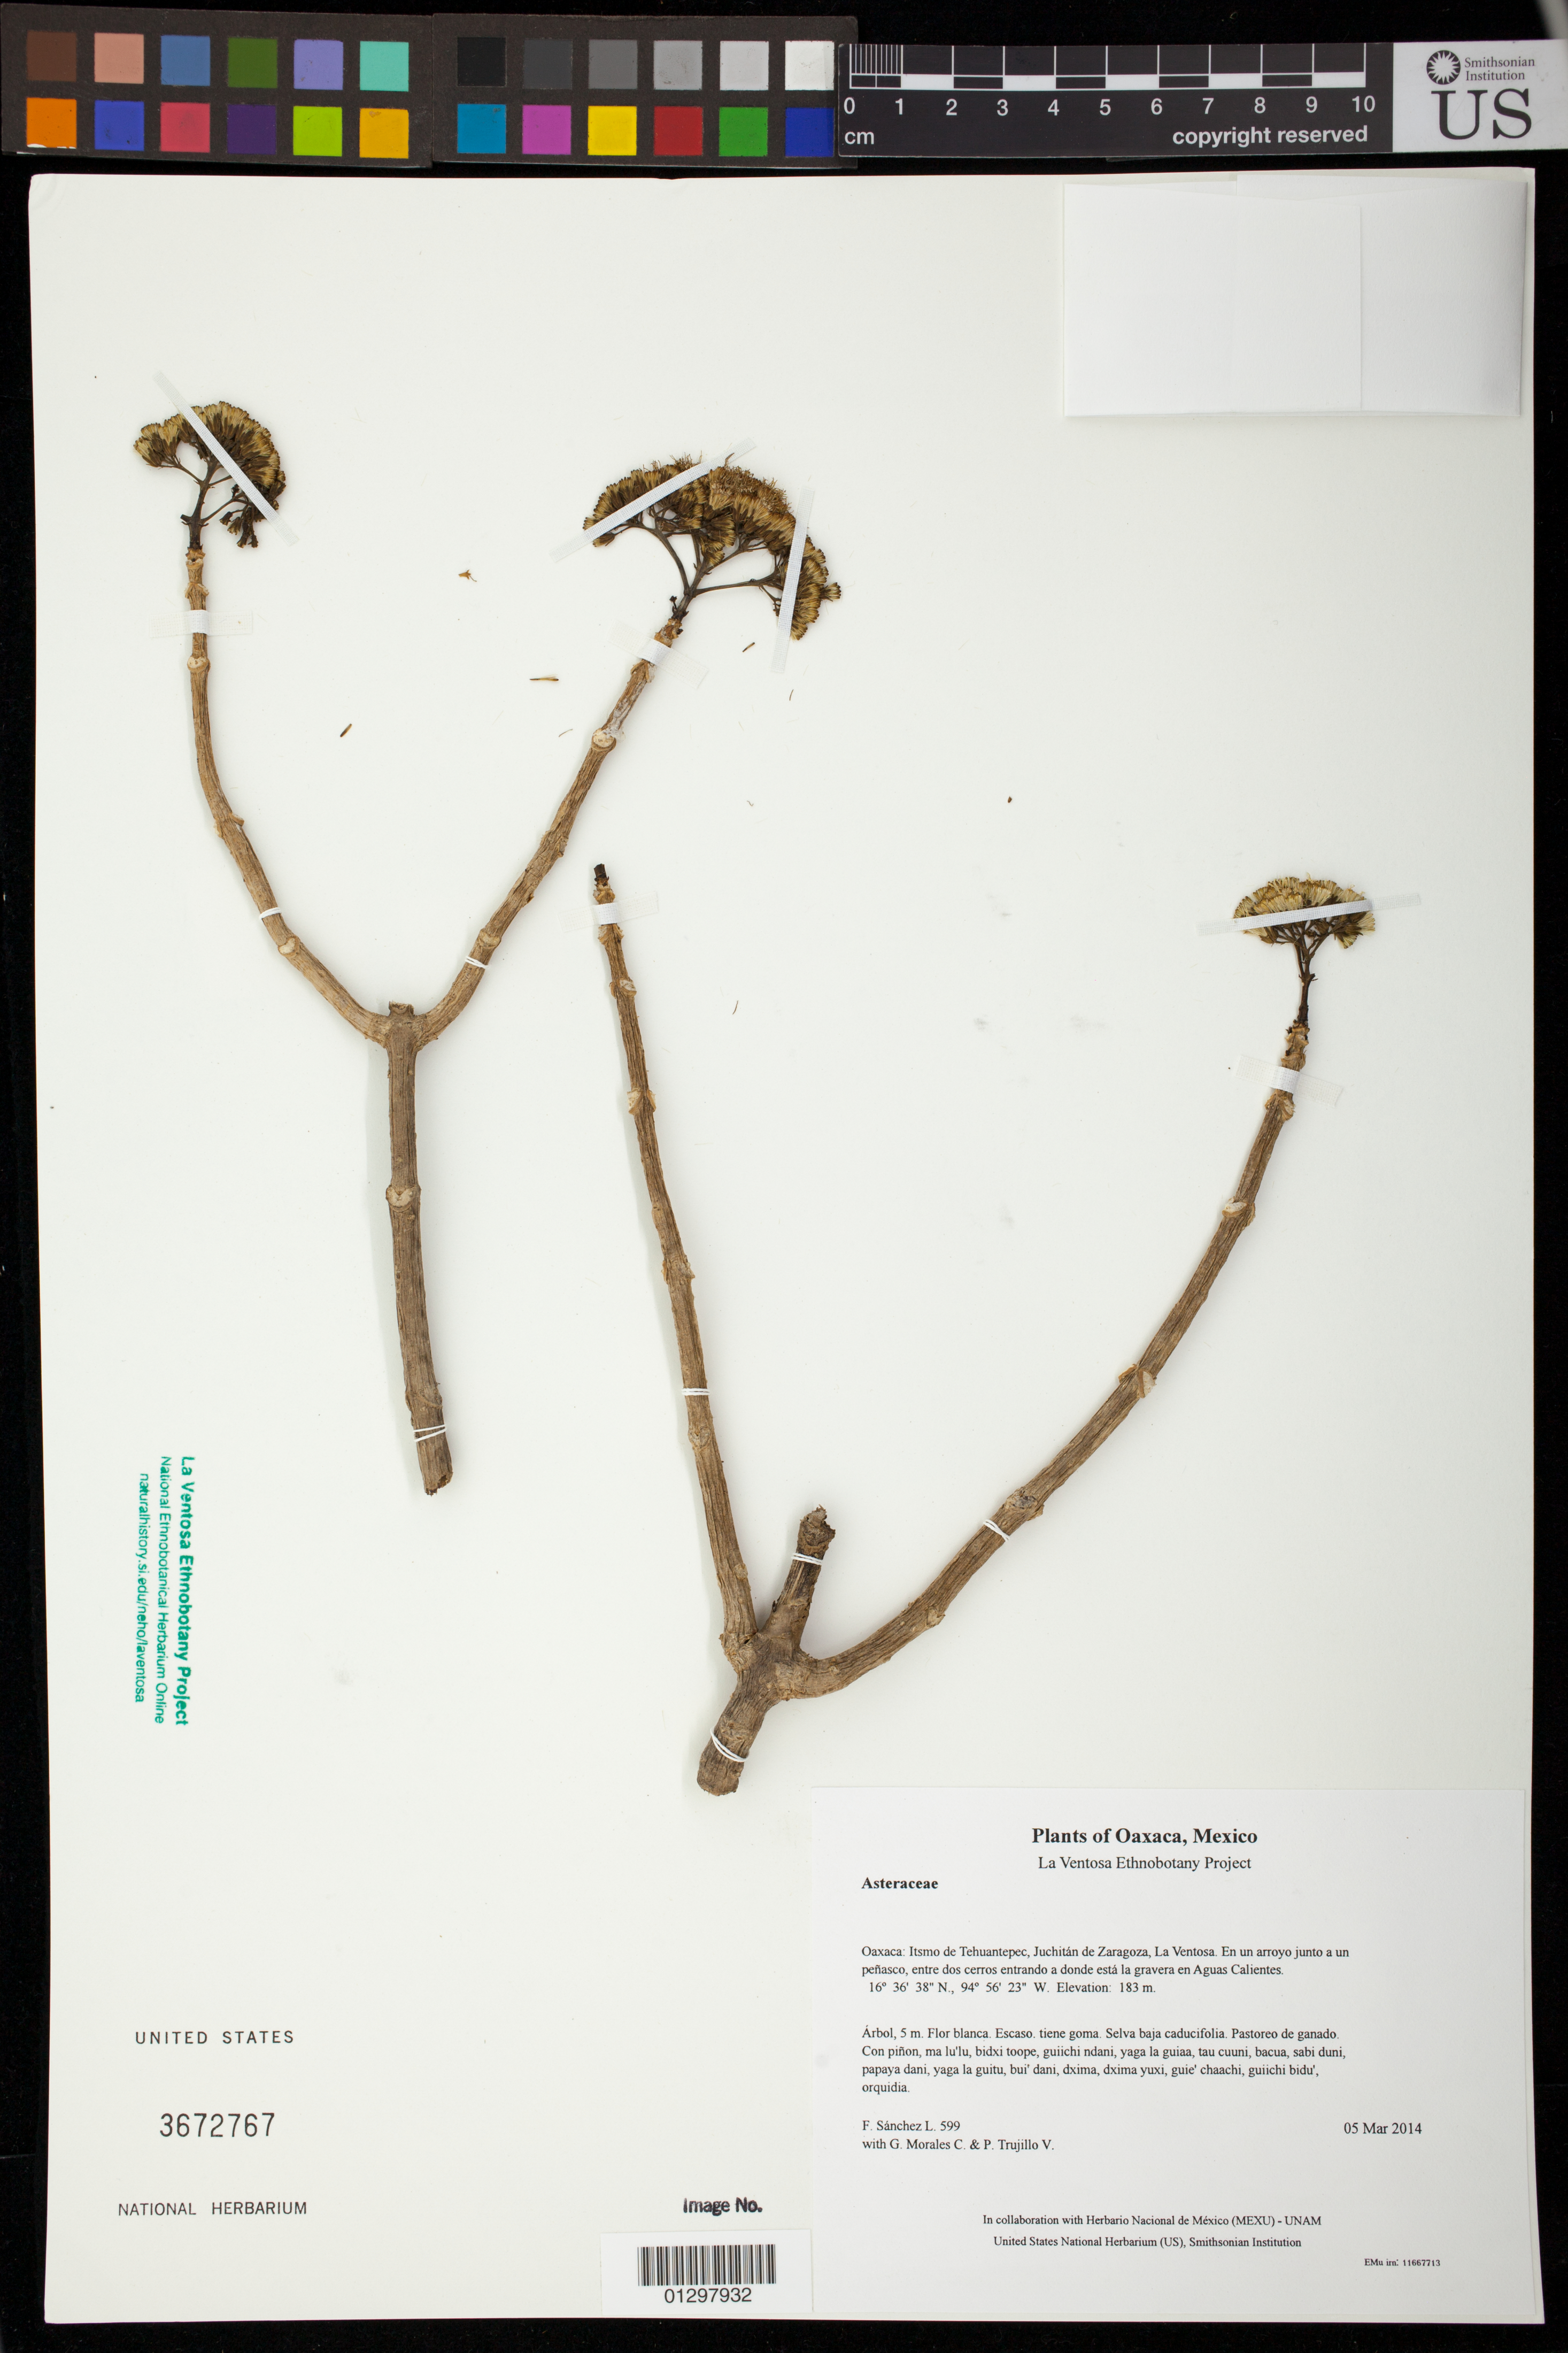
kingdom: Plantae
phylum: Tracheophyta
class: Magnoliopsida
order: Asterales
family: Asteraceae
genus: Pachythamnus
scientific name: Pachythamnus crassirameus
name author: (B.L. Rob.) R.M. King & H. Rob.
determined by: Robinson, Harold E.; Edwards, Robert D.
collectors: F. Sánchez L., G. Morales C. & P. Trujillo V.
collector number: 599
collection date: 2014-03-05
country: Mexico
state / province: Oaxaca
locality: Itsmo de Tehuantepec, Juchitán de Zaragoza, La Ventosa. En un arroyo junto a un peñasco, entre dos cerros entrando a donde está la gravera en Aguas Calientes.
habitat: Selva baja caducifolia. Pastoreo de ganado.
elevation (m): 183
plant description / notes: JEBOT, MEXU, SERO, US; Yaga. 5 m. Guie' naquichi'. Huaxie'.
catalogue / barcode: US 3672767